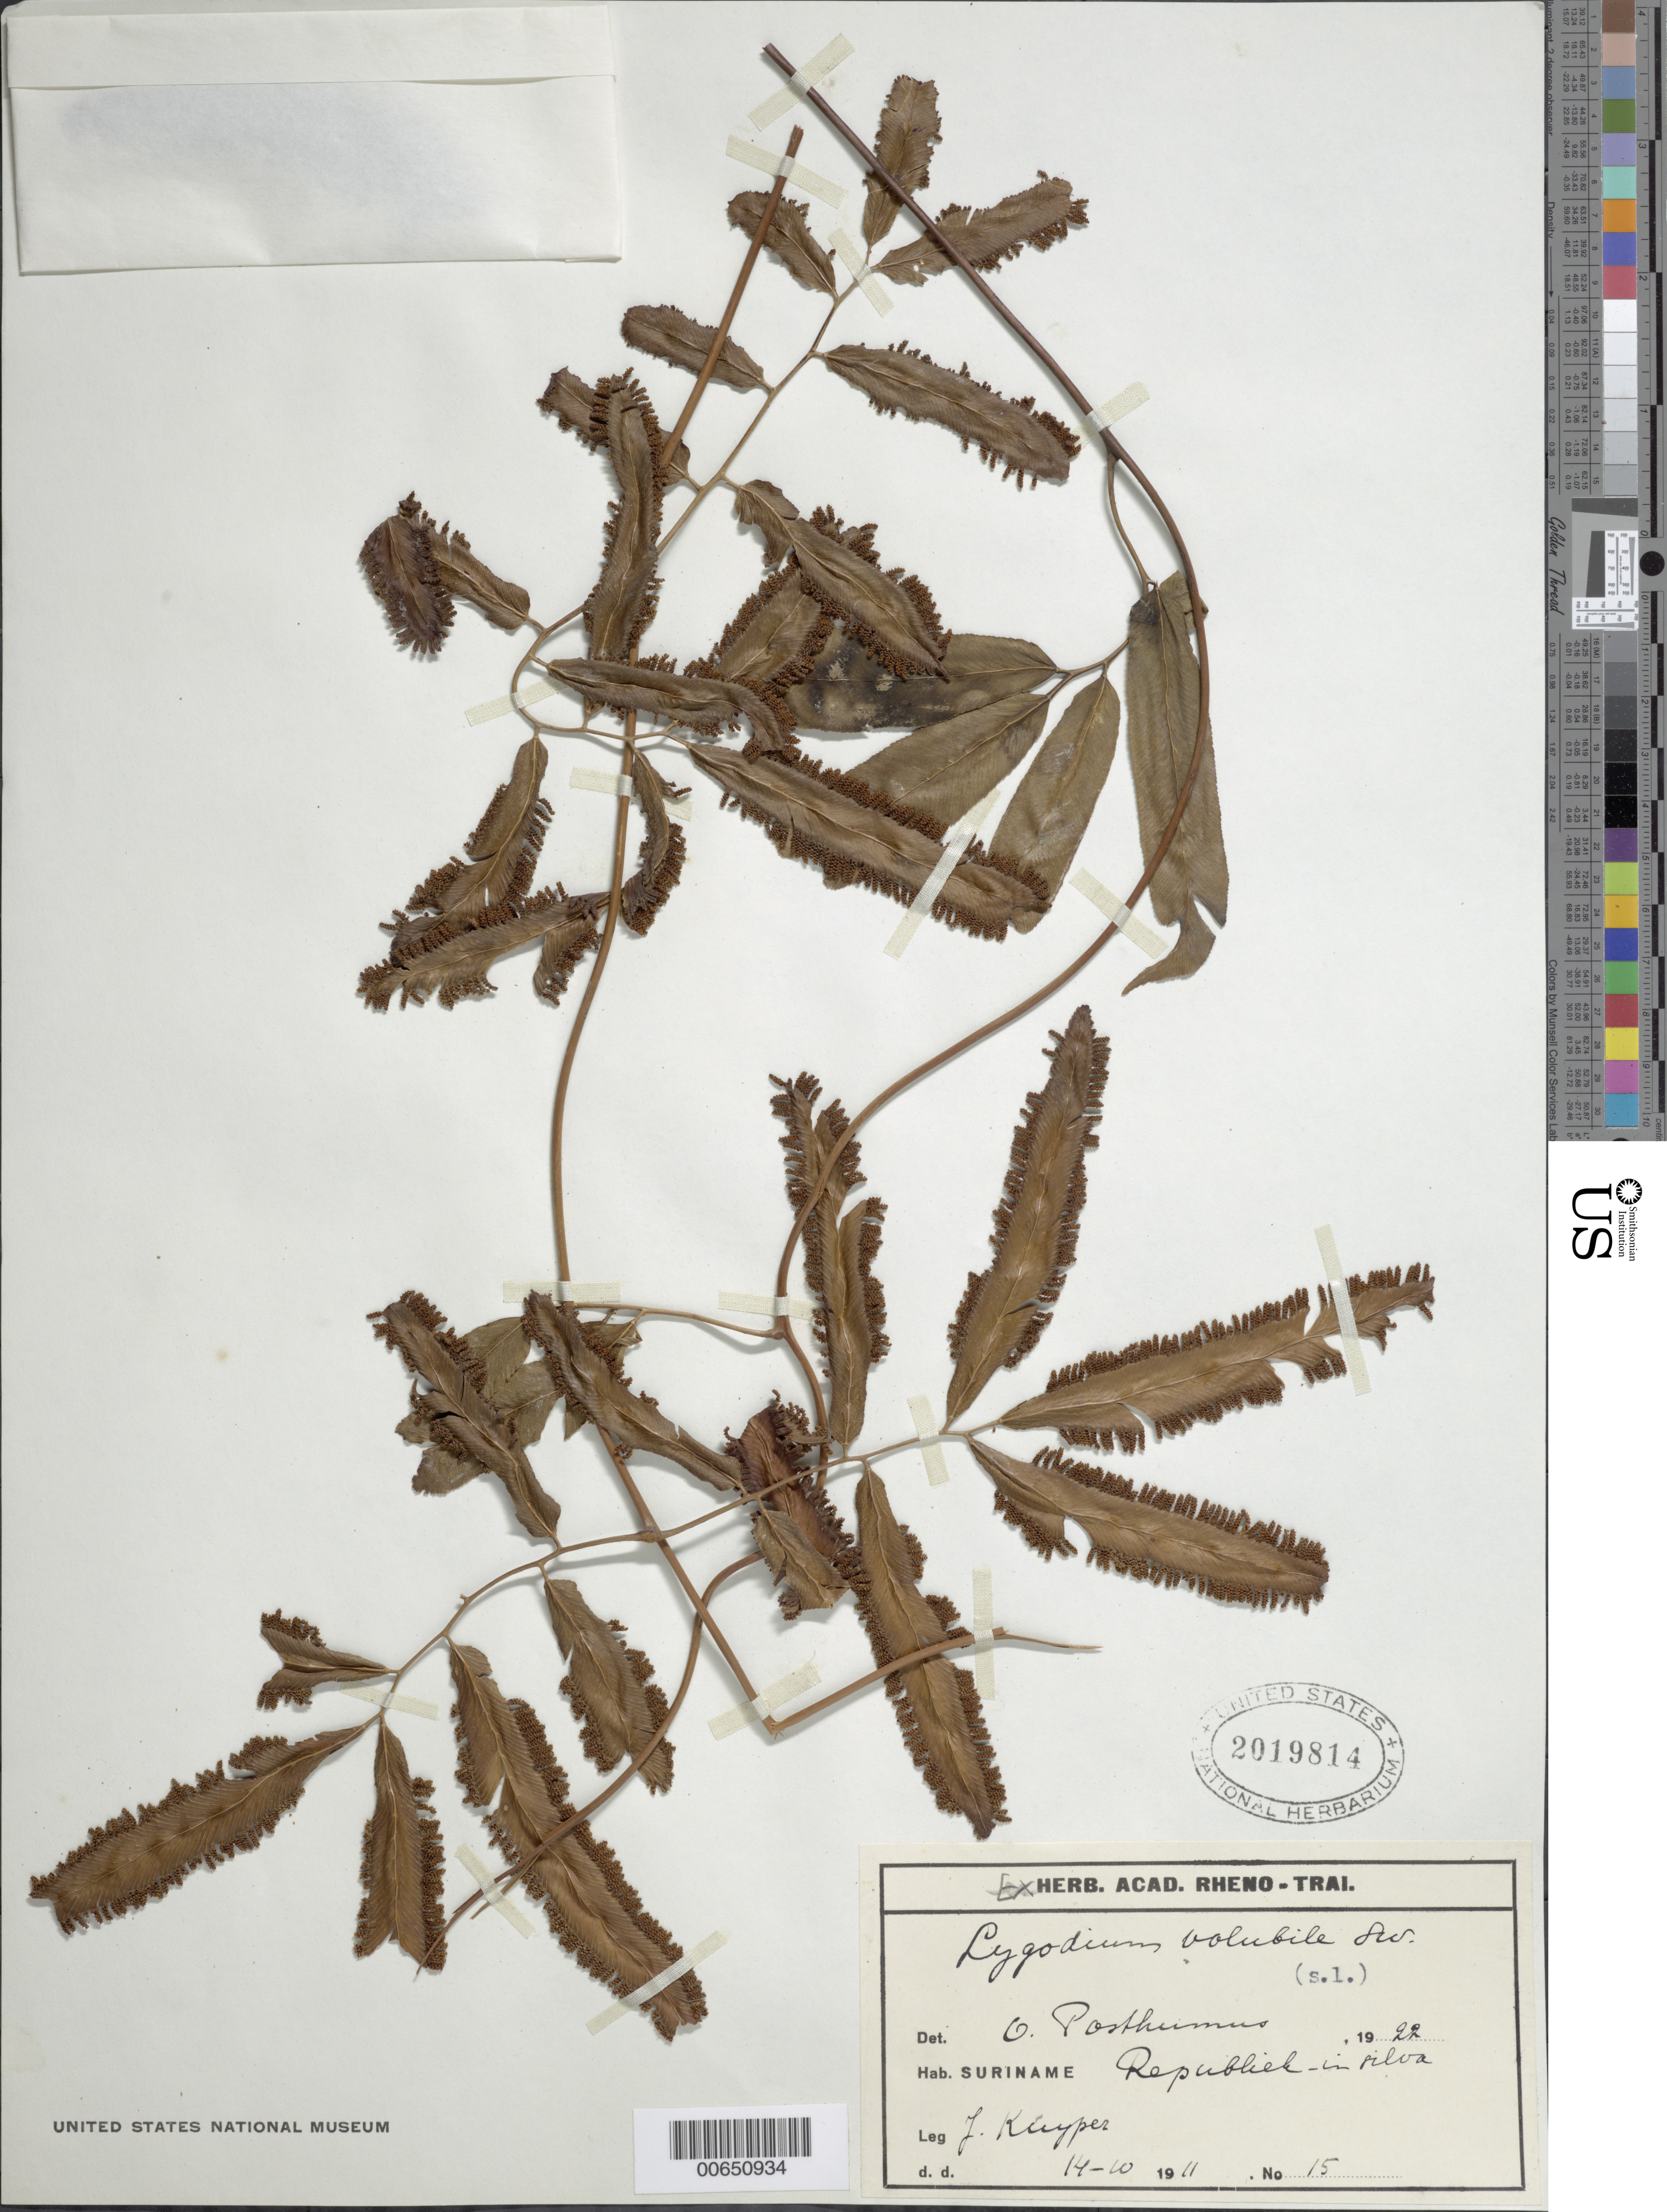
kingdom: Plantae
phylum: Tracheophyta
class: Polypodiopsida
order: Schizaeales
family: Lygodiaceae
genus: Lygodium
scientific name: Lygodium volubile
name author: Sw.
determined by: Posthumus, O.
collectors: J. Kuyper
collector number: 15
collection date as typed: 14-Oct-11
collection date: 1911-10-14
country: Suriname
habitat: In silva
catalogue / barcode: US 2019814